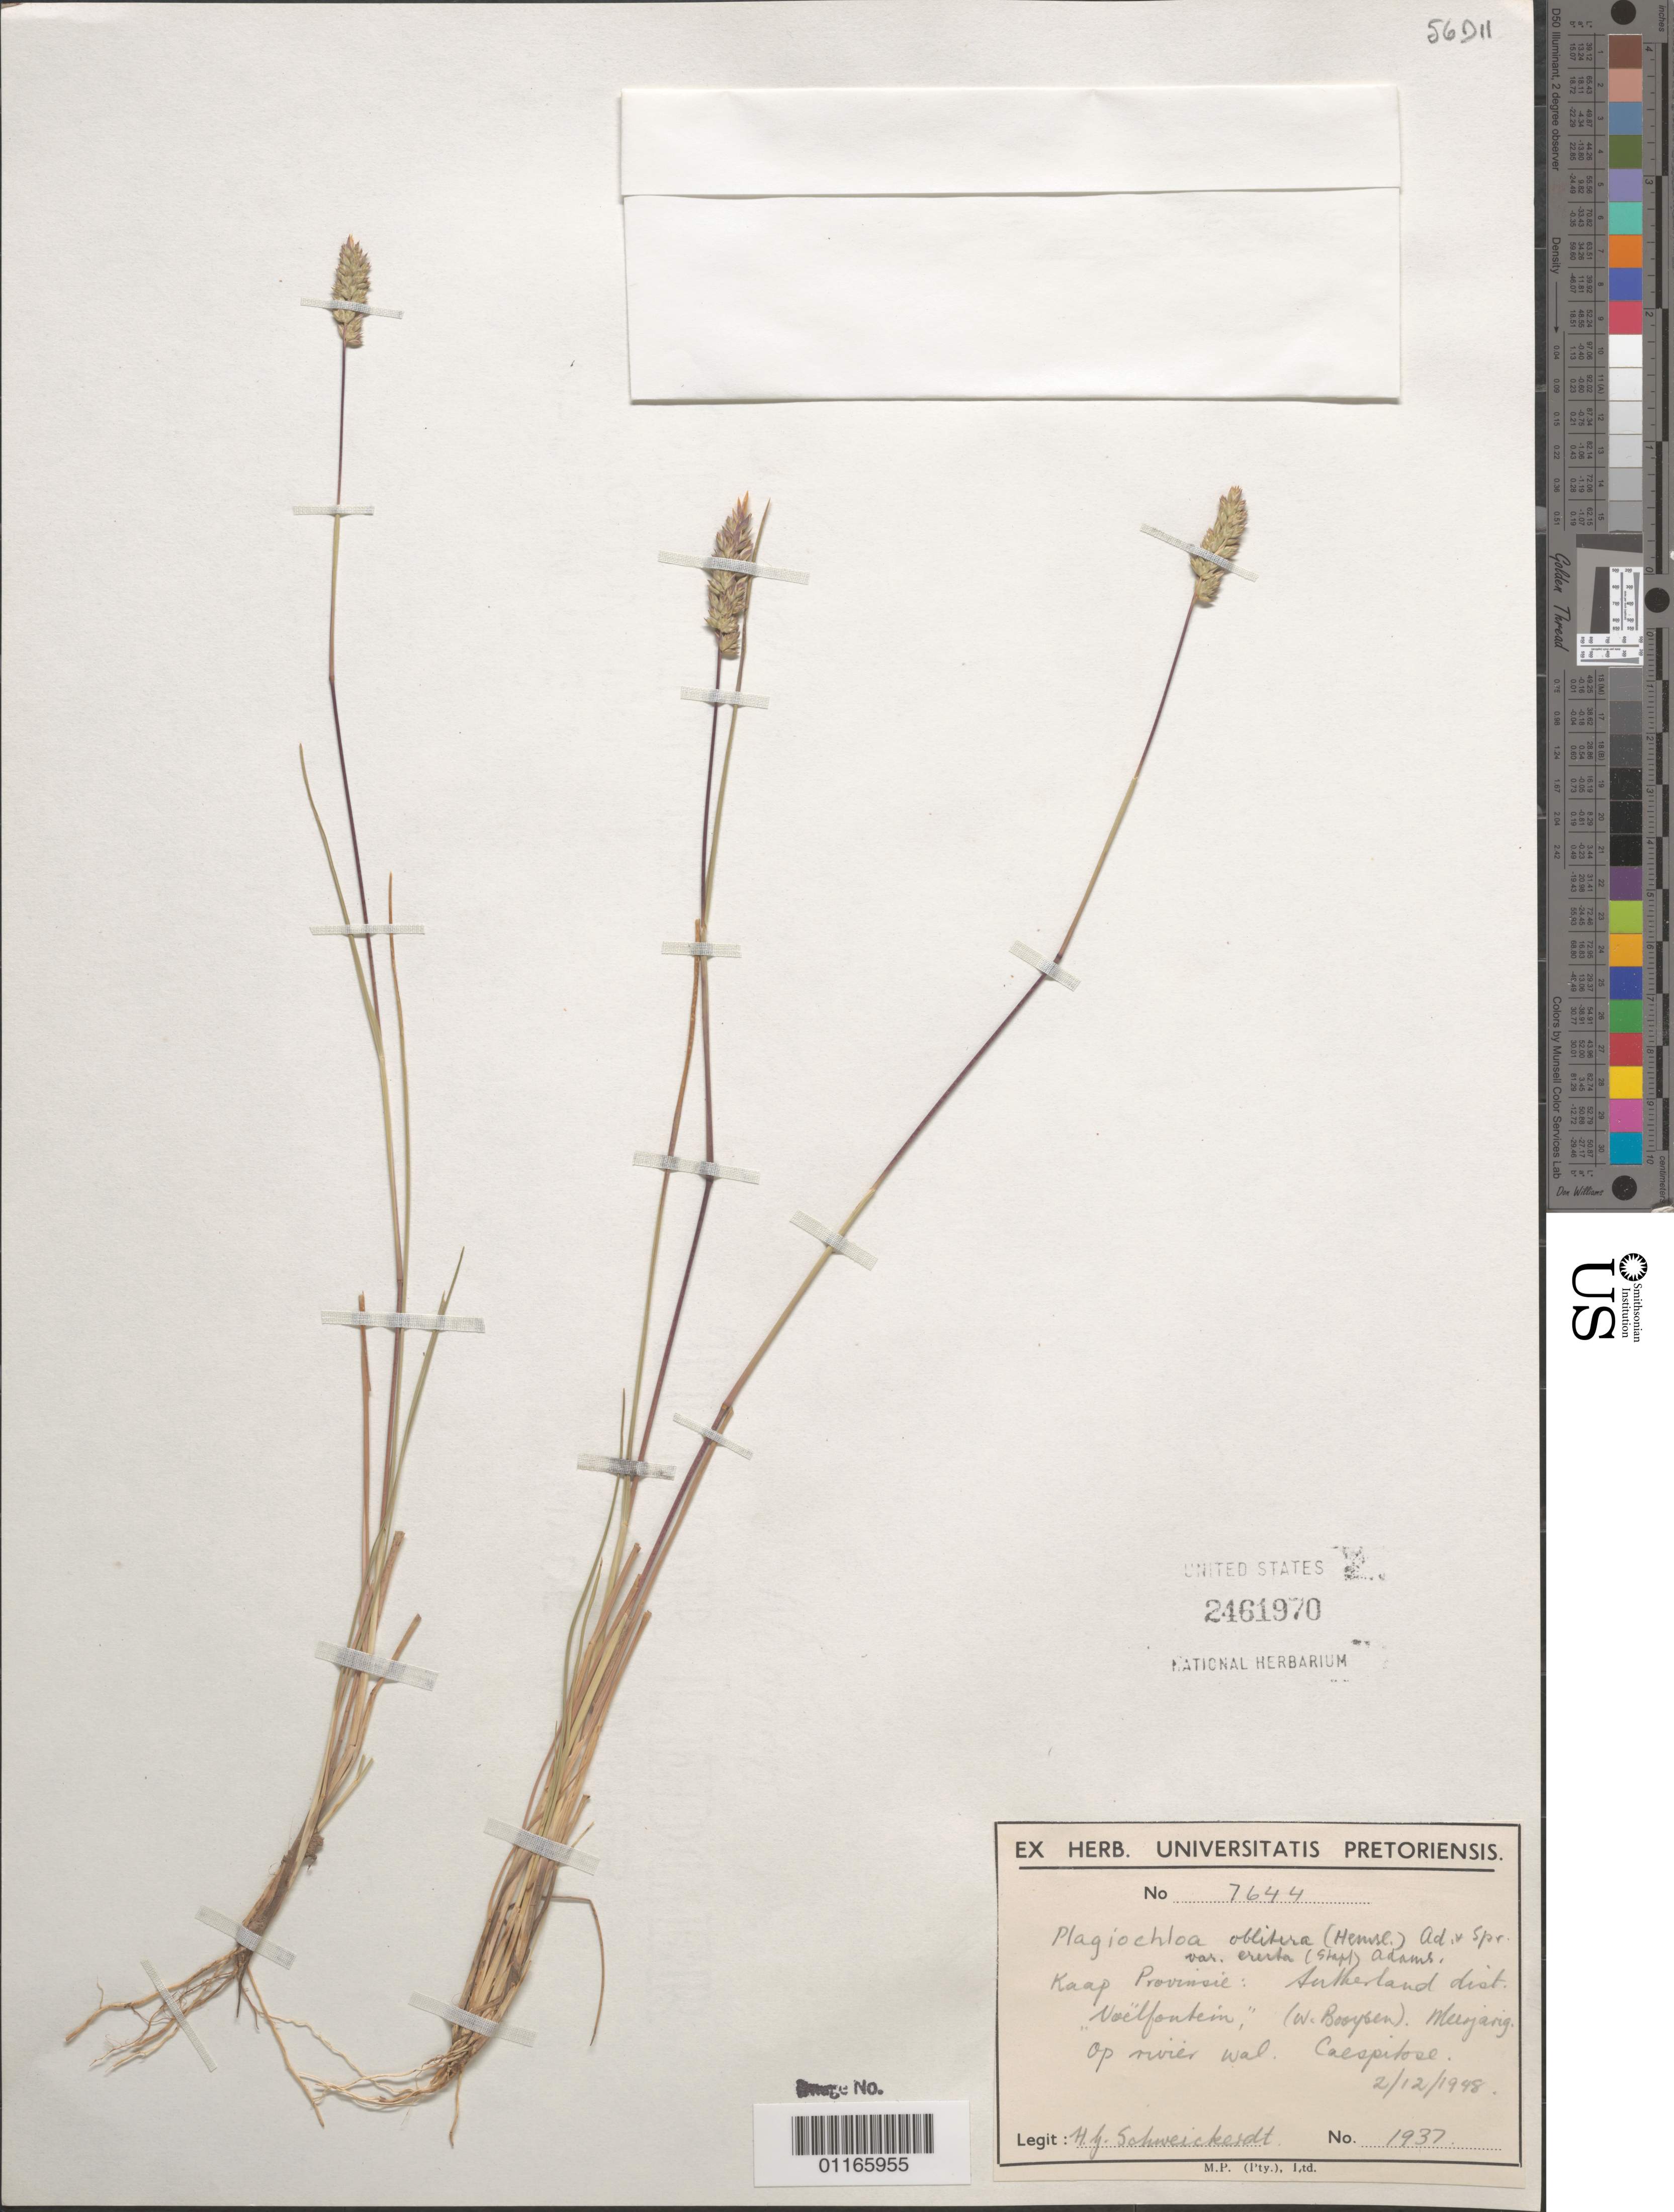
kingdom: Plantae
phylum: Tracheophyta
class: Liliopsida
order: Poales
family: Poaceae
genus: Plagiochloa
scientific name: Plagiochloa oblitera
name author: (Hemsl.) Adamson & Sprague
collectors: H. Schweickerdt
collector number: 1937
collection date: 1948-02-12 or 1948-12-02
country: South Africa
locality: Kaap Province: Sutherland dist.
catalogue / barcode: US 2461970